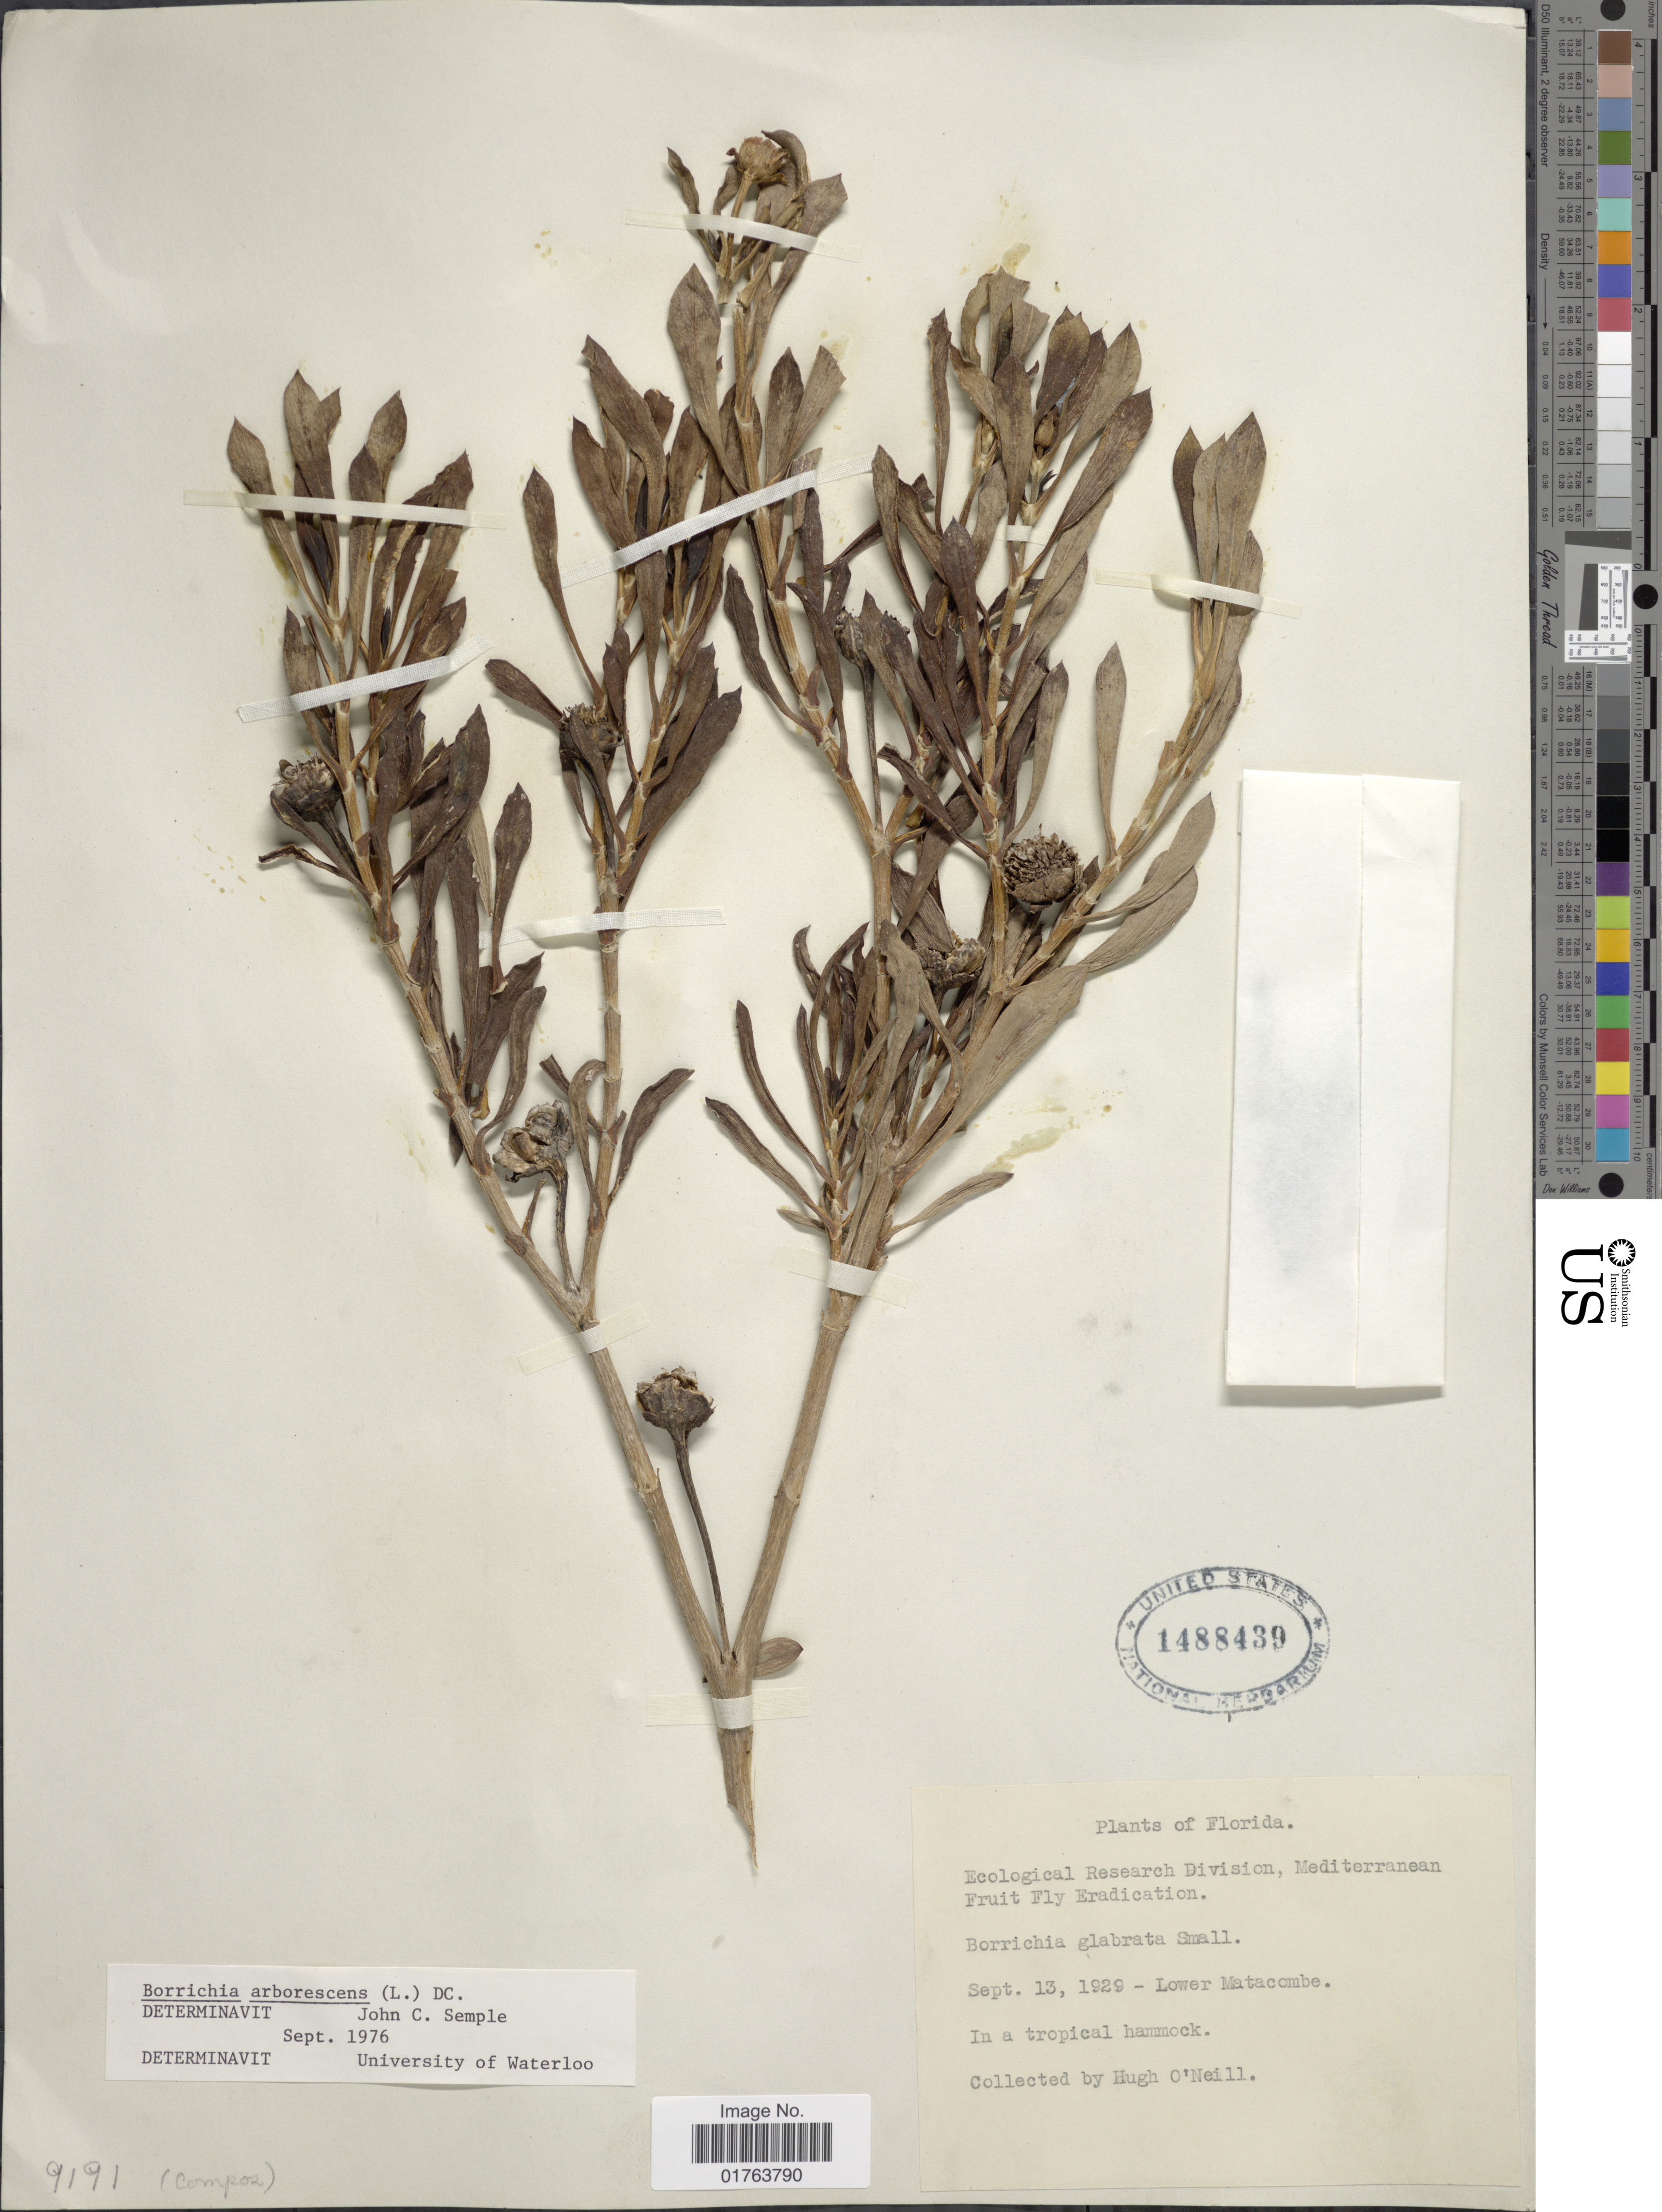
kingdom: Plantae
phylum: Tracheophyta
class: Magnoliopsida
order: Asterales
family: Asteraceae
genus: Borrichia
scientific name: Borrichia arborescens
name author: (L.) DC.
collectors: H. T. O' Neill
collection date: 1929-09-13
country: United States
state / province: Florida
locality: Lower Matacombe, In a tropical hammock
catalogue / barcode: US 1488439